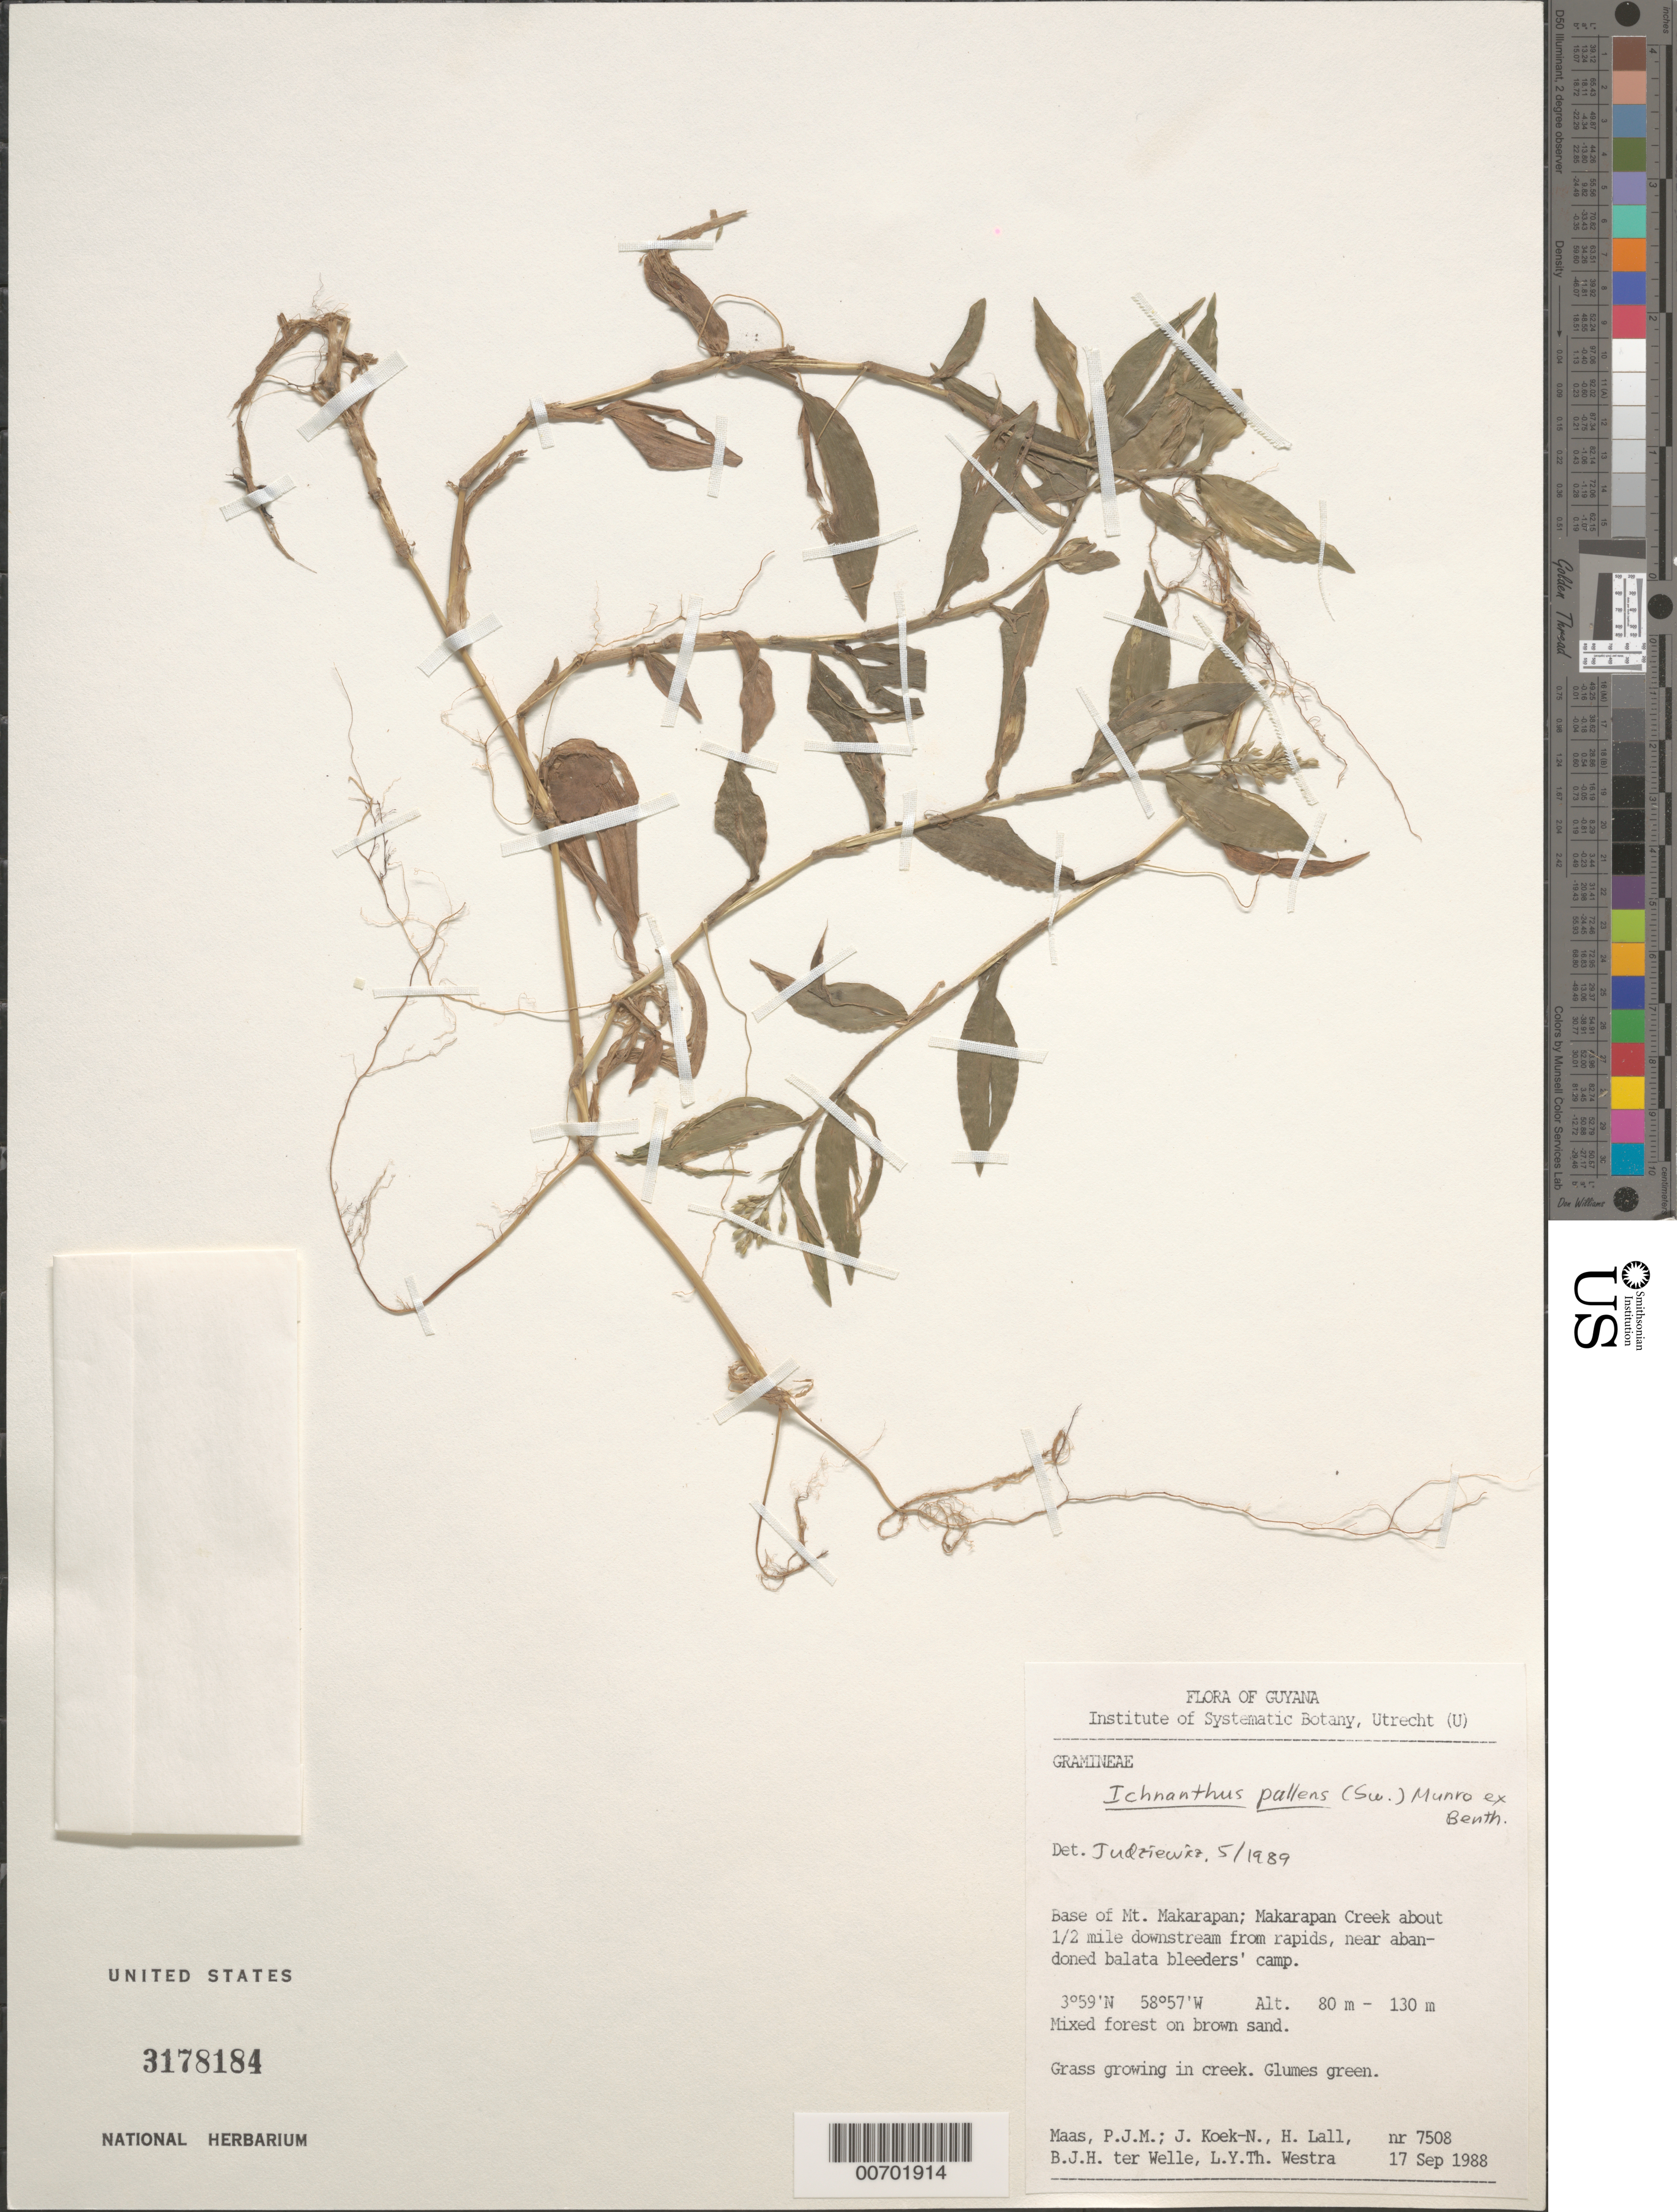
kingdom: Plantae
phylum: Tracheophyta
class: Liliopsida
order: Poales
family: Poaceae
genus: Ichnanthus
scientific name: Ichnanthus pallens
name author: (Sw.) Munro ex Benth.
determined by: Judziewicz, E. J.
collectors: P. Maas, J. Koek-Noorman, H. Lall, B. Welle & L. Y. T. Westra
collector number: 7508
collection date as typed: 17-Sep-88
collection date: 1988-09-17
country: Guyana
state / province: U. Takutu-U. Essequibo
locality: Mt. Makarapan, base; Makarapan Creek, about 1/2 mile downstream from rapids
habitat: Mixed forest on brown sand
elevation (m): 80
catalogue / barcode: US 3178184